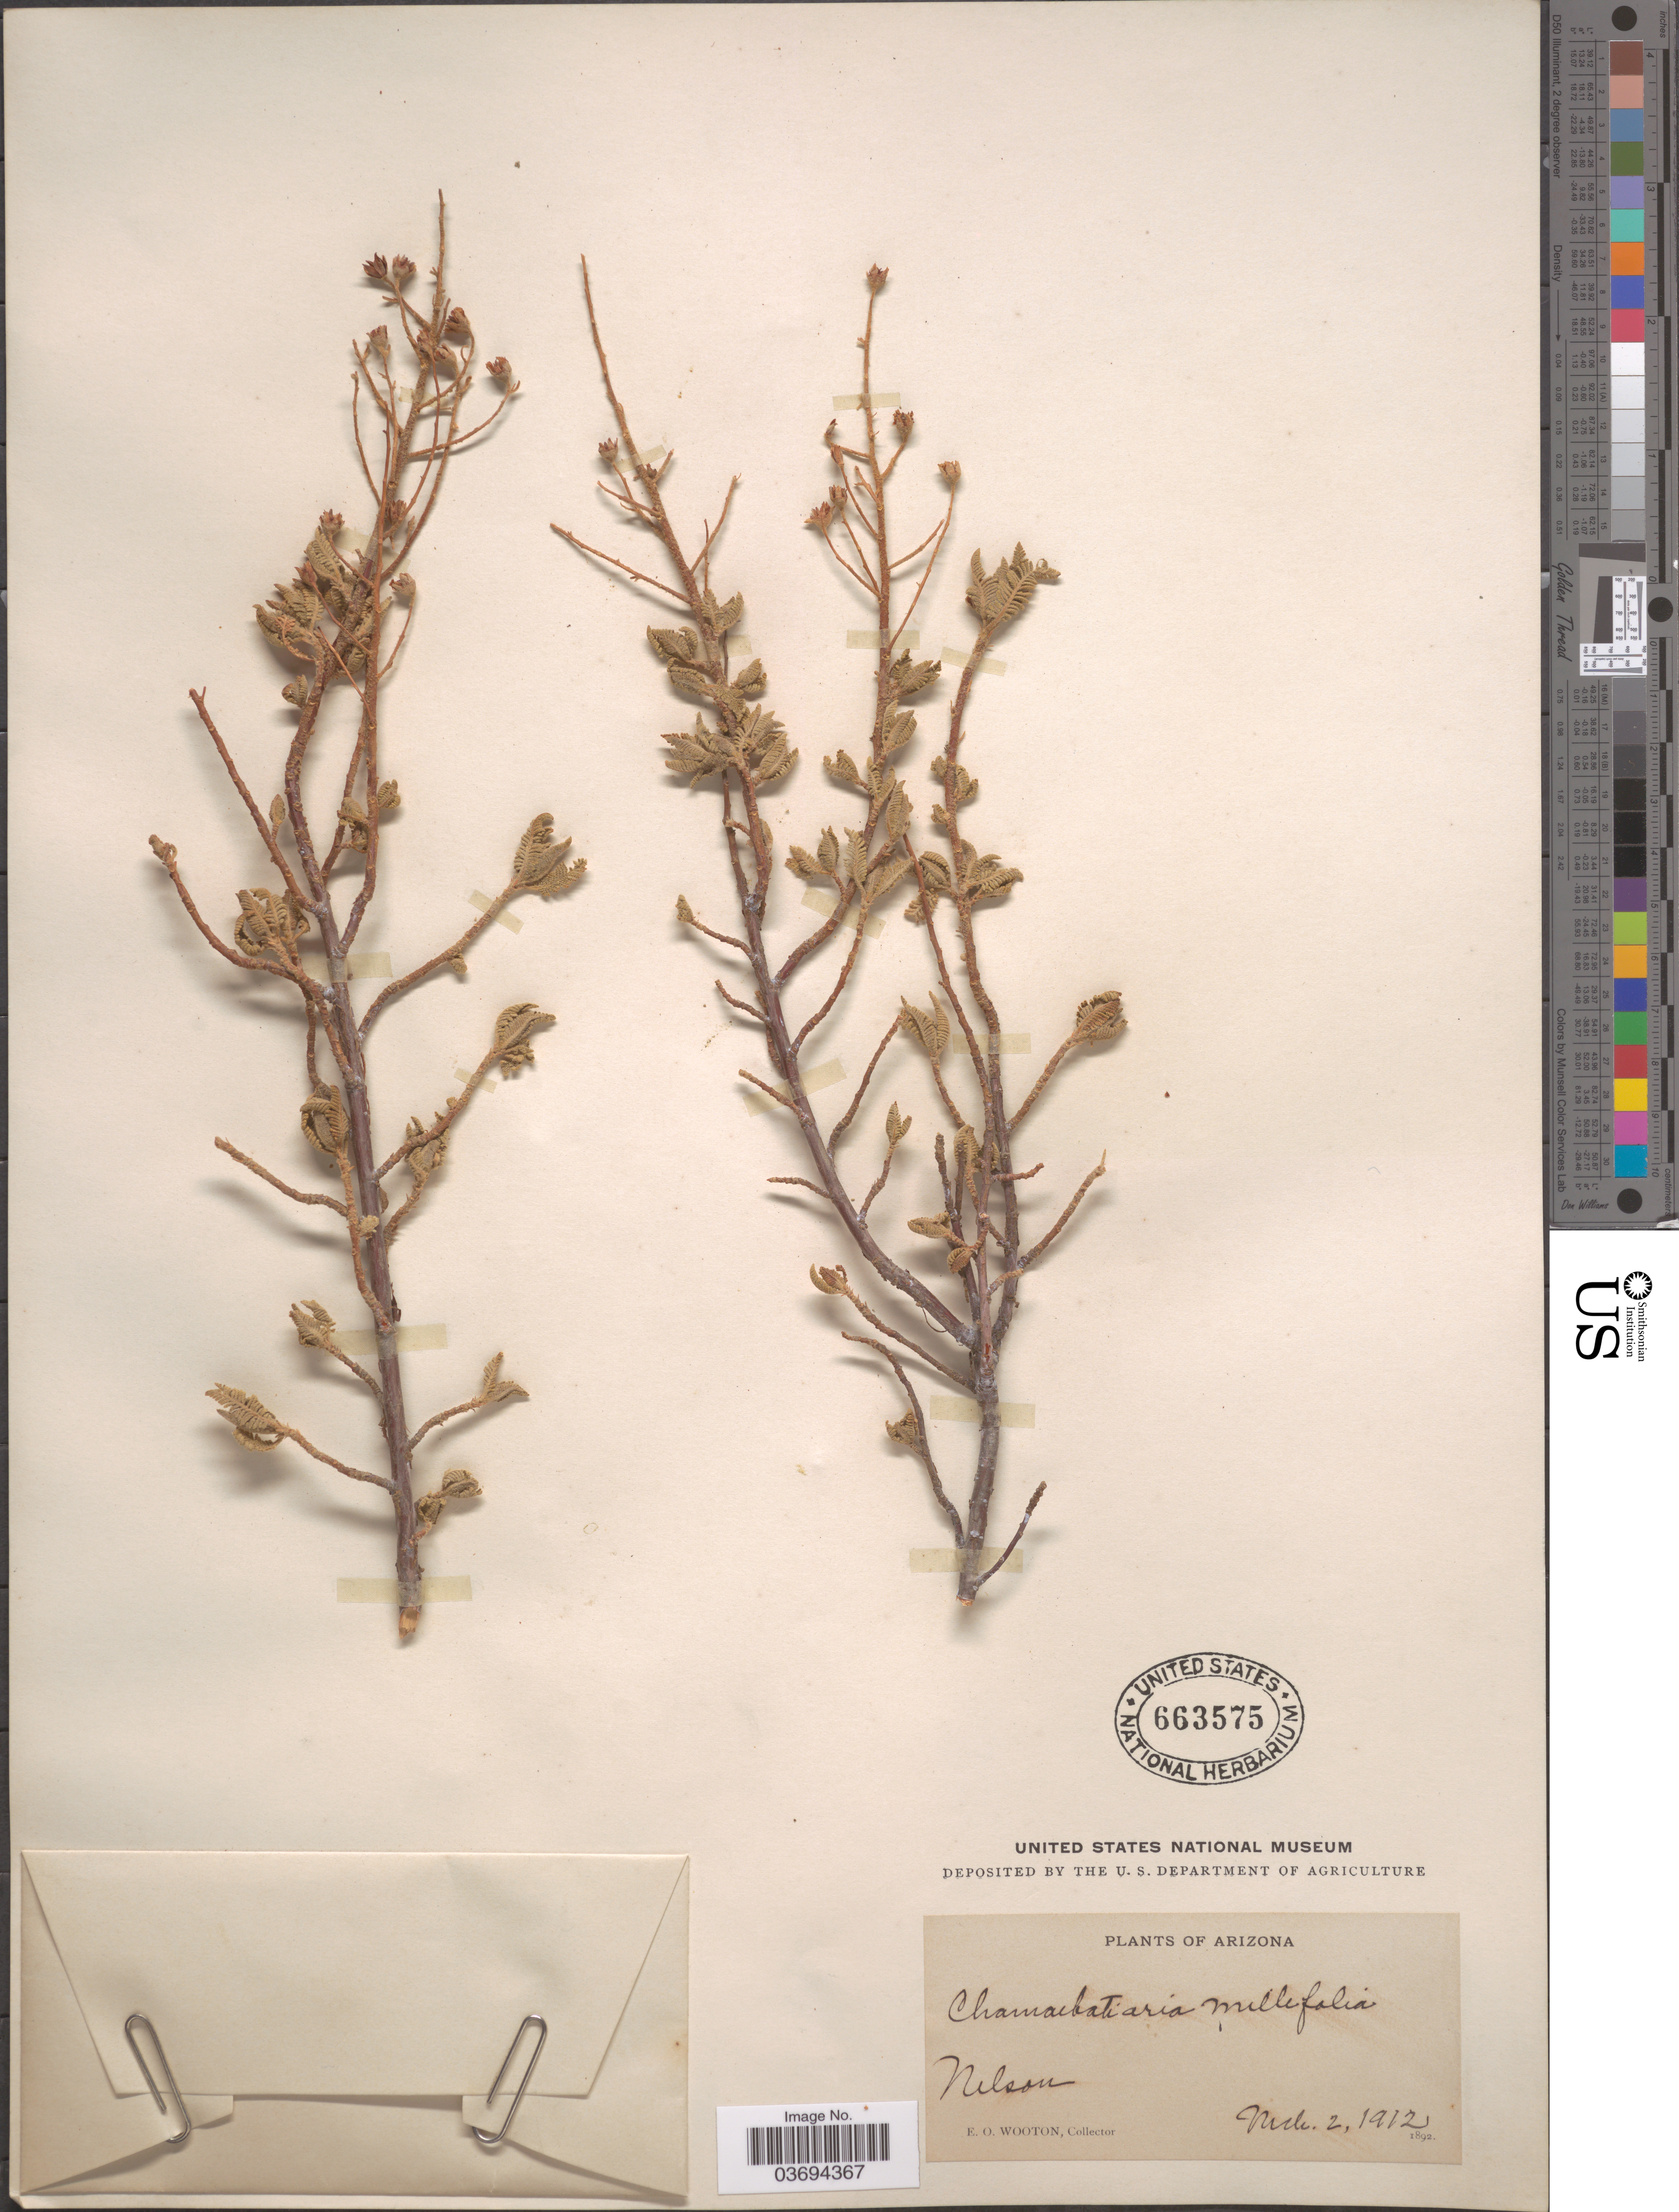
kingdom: Plantae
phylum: Tracheophyta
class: Magnoliopsida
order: Rosales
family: Rosaceae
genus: Chamaebatiaria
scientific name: Chamaebatiaria millefolium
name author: (Torr.) Maxim.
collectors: E. O. Wooton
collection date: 1912-03-02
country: United States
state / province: Arizona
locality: Nelson.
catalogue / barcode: US 663575